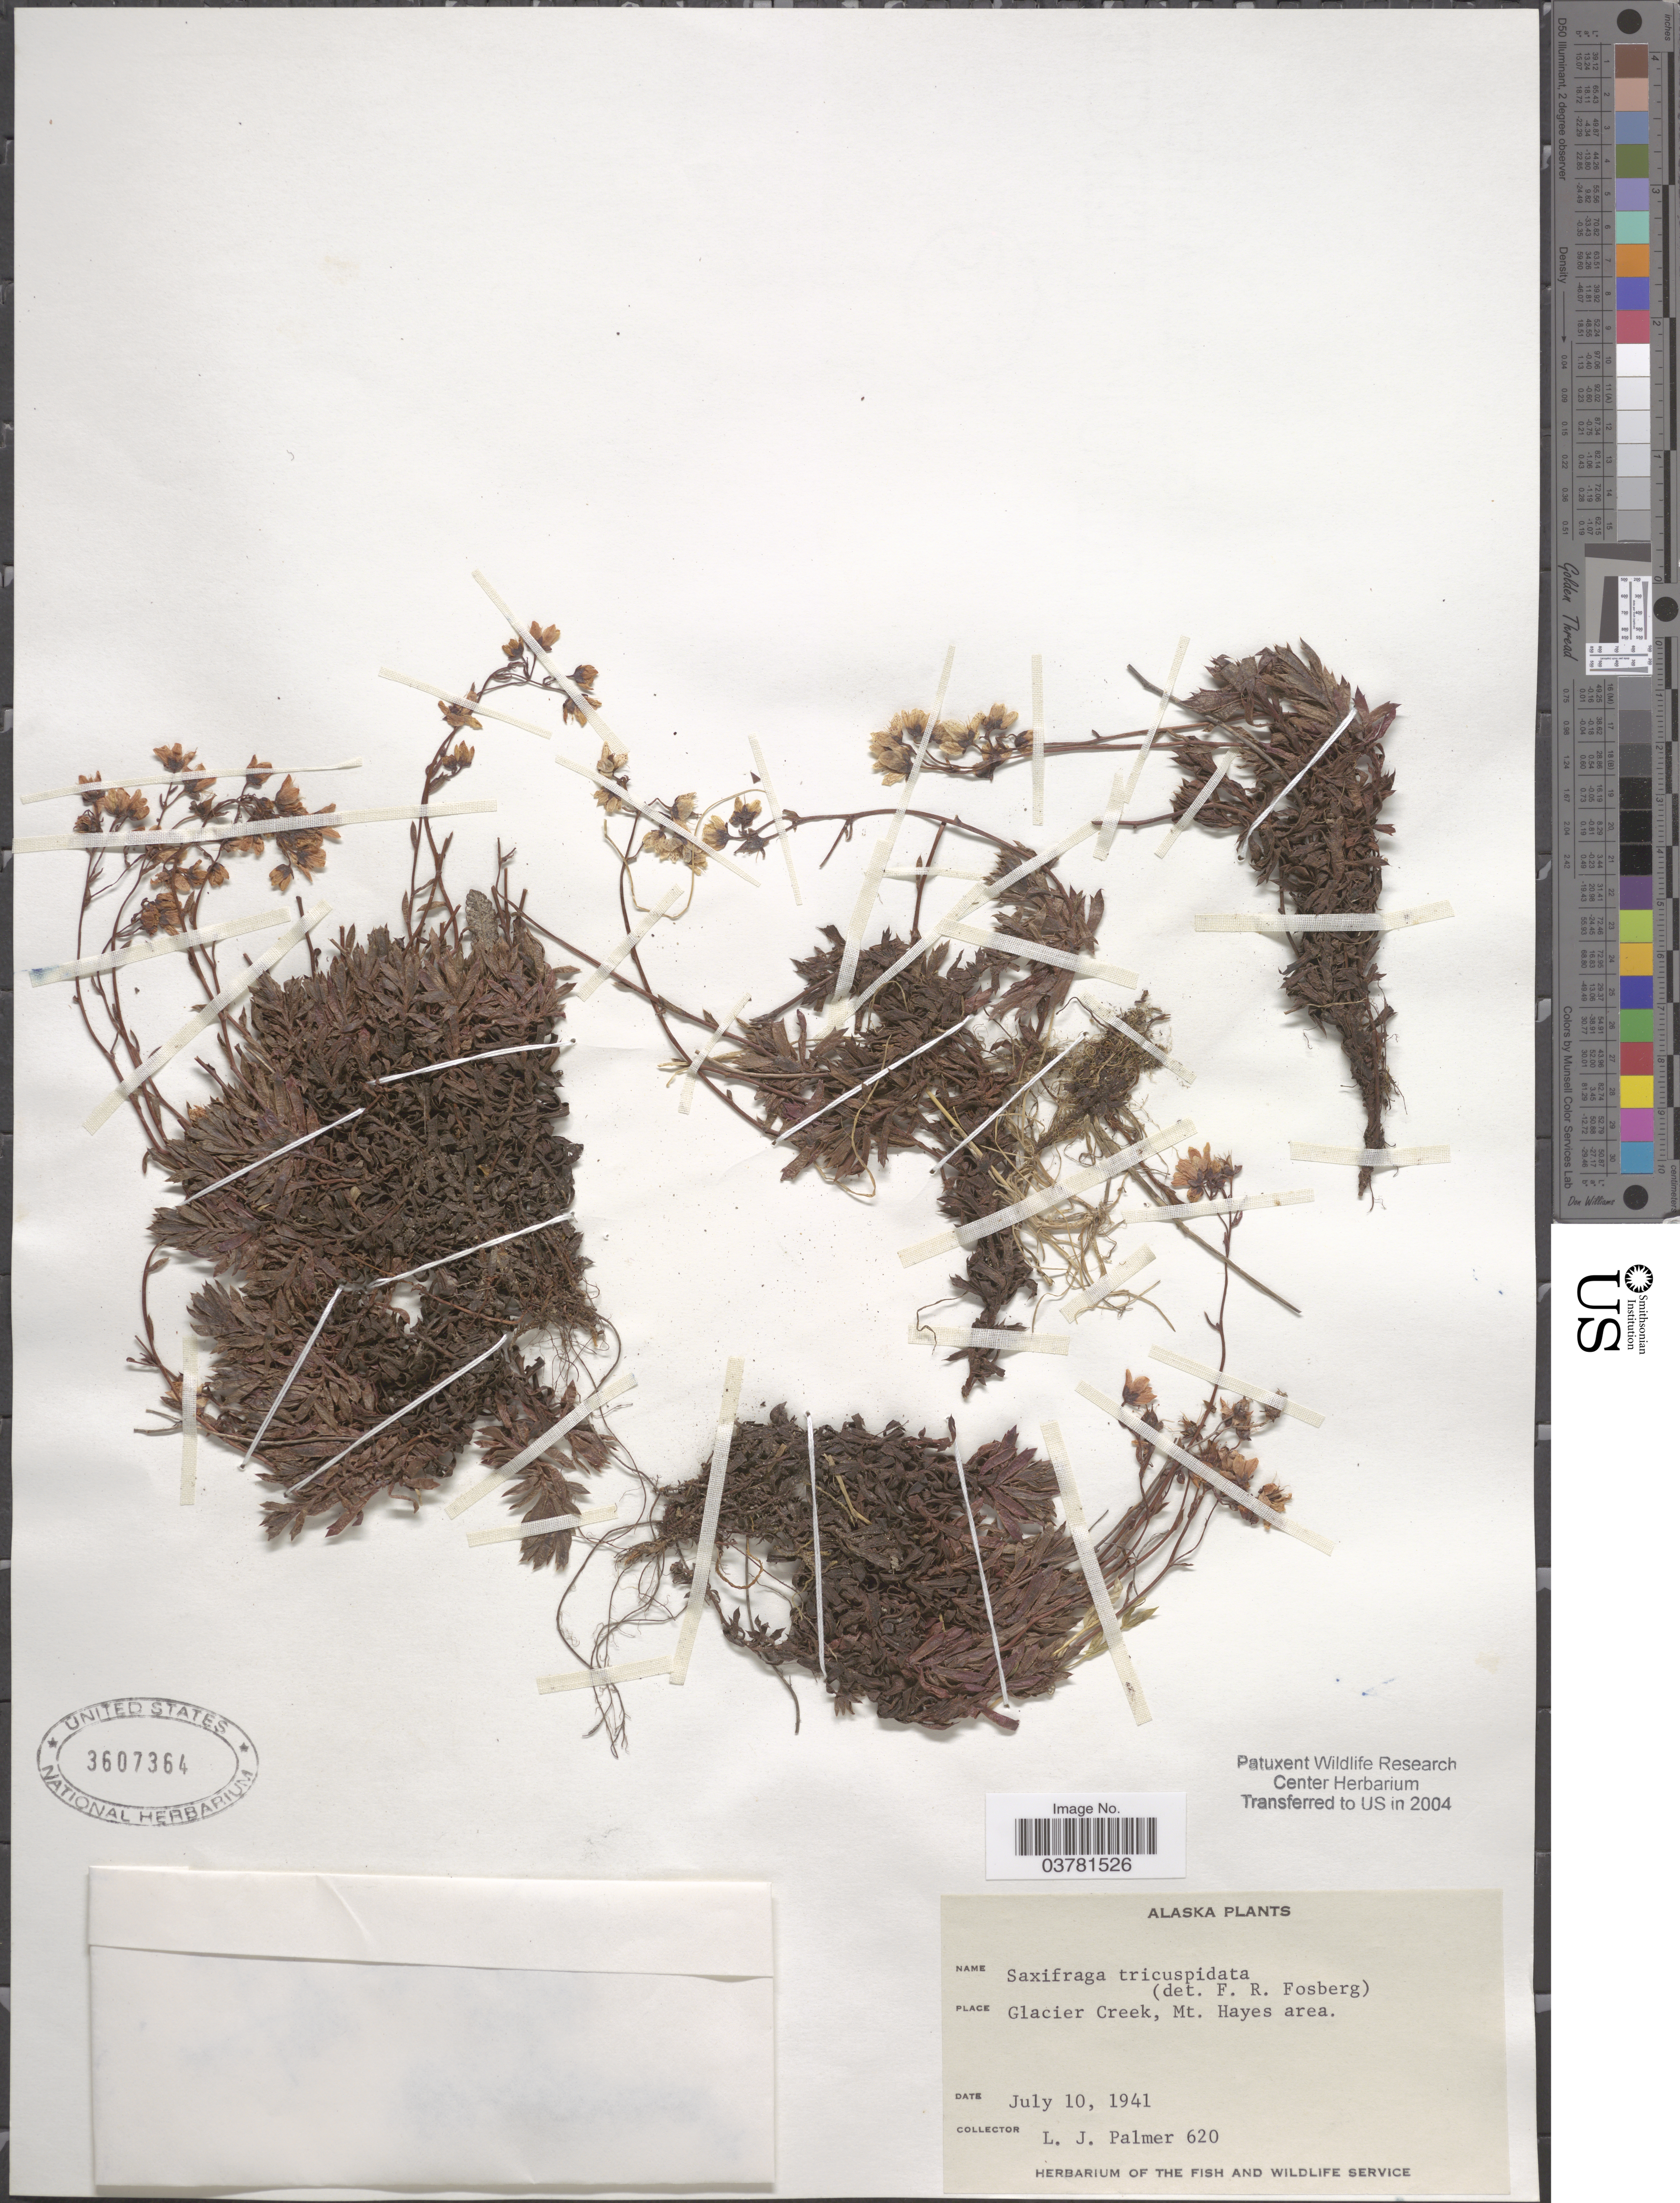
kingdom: Plantae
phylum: Tracheophyta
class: Magnoliopsida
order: Saxifragales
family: Saxifragaceae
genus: Saxifraga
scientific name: Saxifraga tricuspidata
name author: Rottb.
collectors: L. J. Palmer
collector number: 620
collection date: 1941-07-10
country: United States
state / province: Alaska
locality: Glacier Creek, Mt. Hayes area.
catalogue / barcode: US 3607364